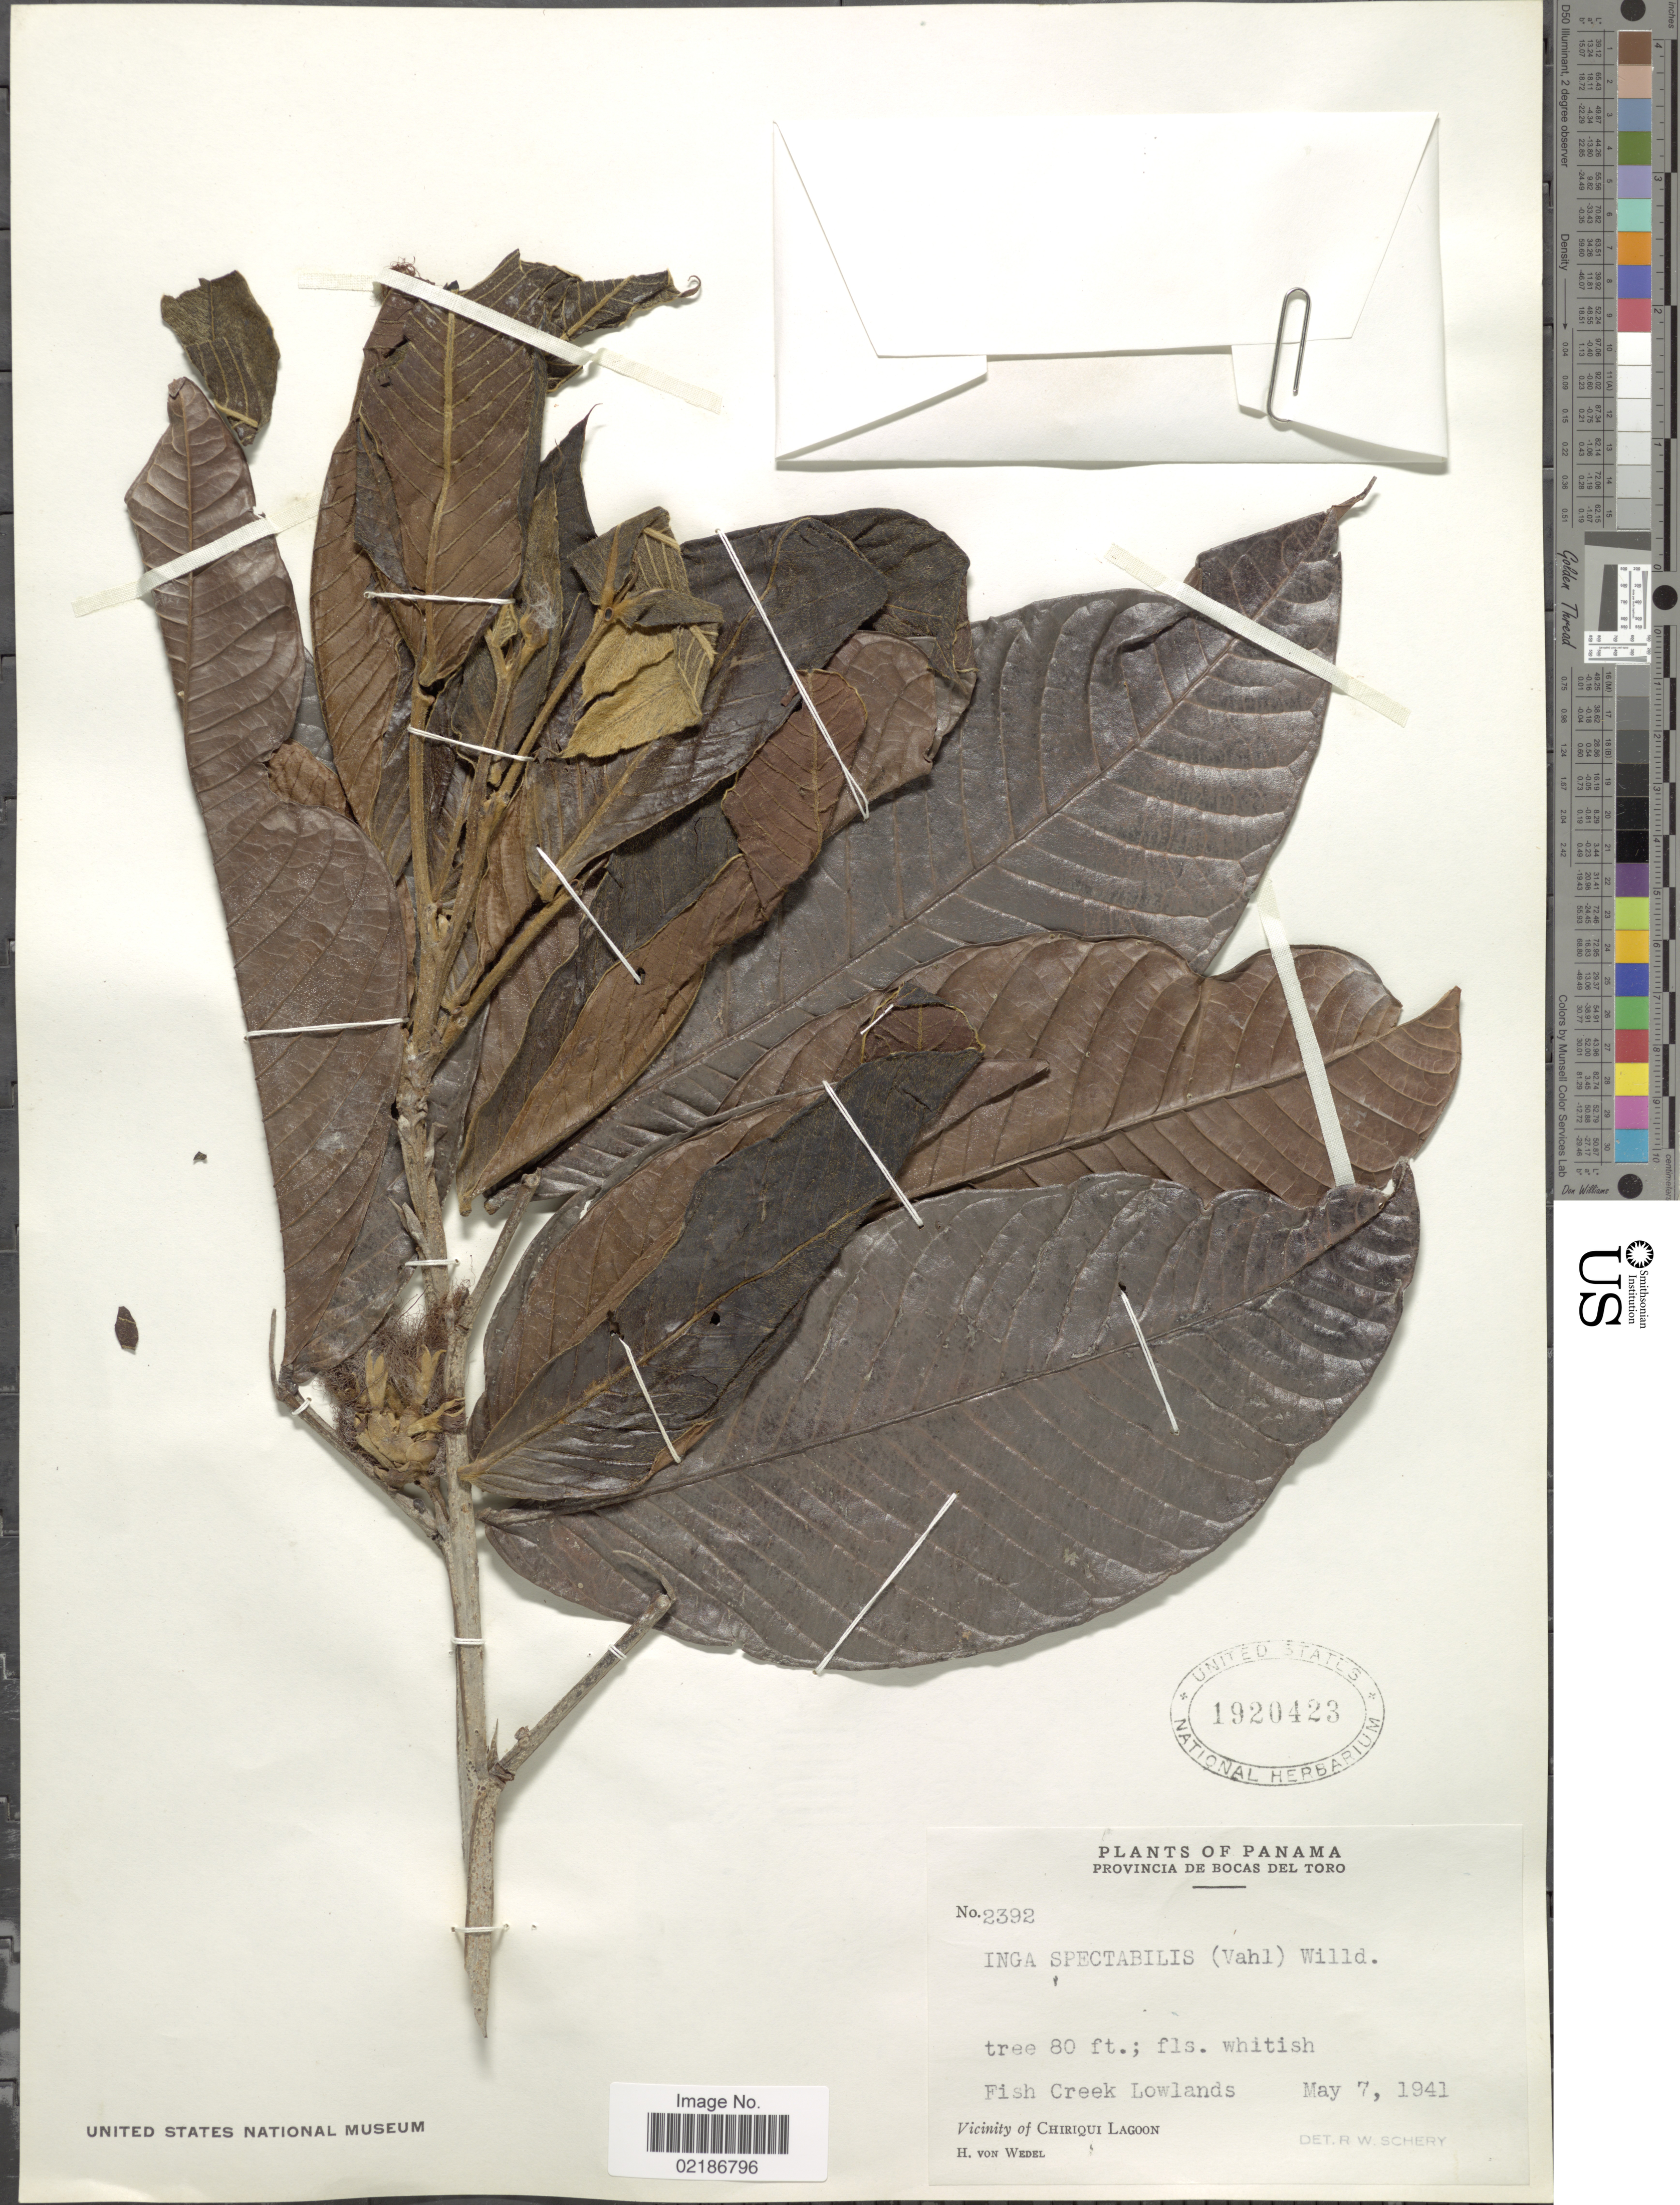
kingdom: Plantae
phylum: Tracheophyta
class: Magnoliopsida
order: Fabales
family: Fabaceae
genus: Inga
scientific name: Inga spectabilis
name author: (Vahl) Willd.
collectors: H. von Wedel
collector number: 2392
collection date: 1941-05-07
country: Panama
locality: Provincia de Bocas del Toro, Fish Creek Lowlands, Vicinity of Chiriqui Lagoon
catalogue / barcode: US 1920423